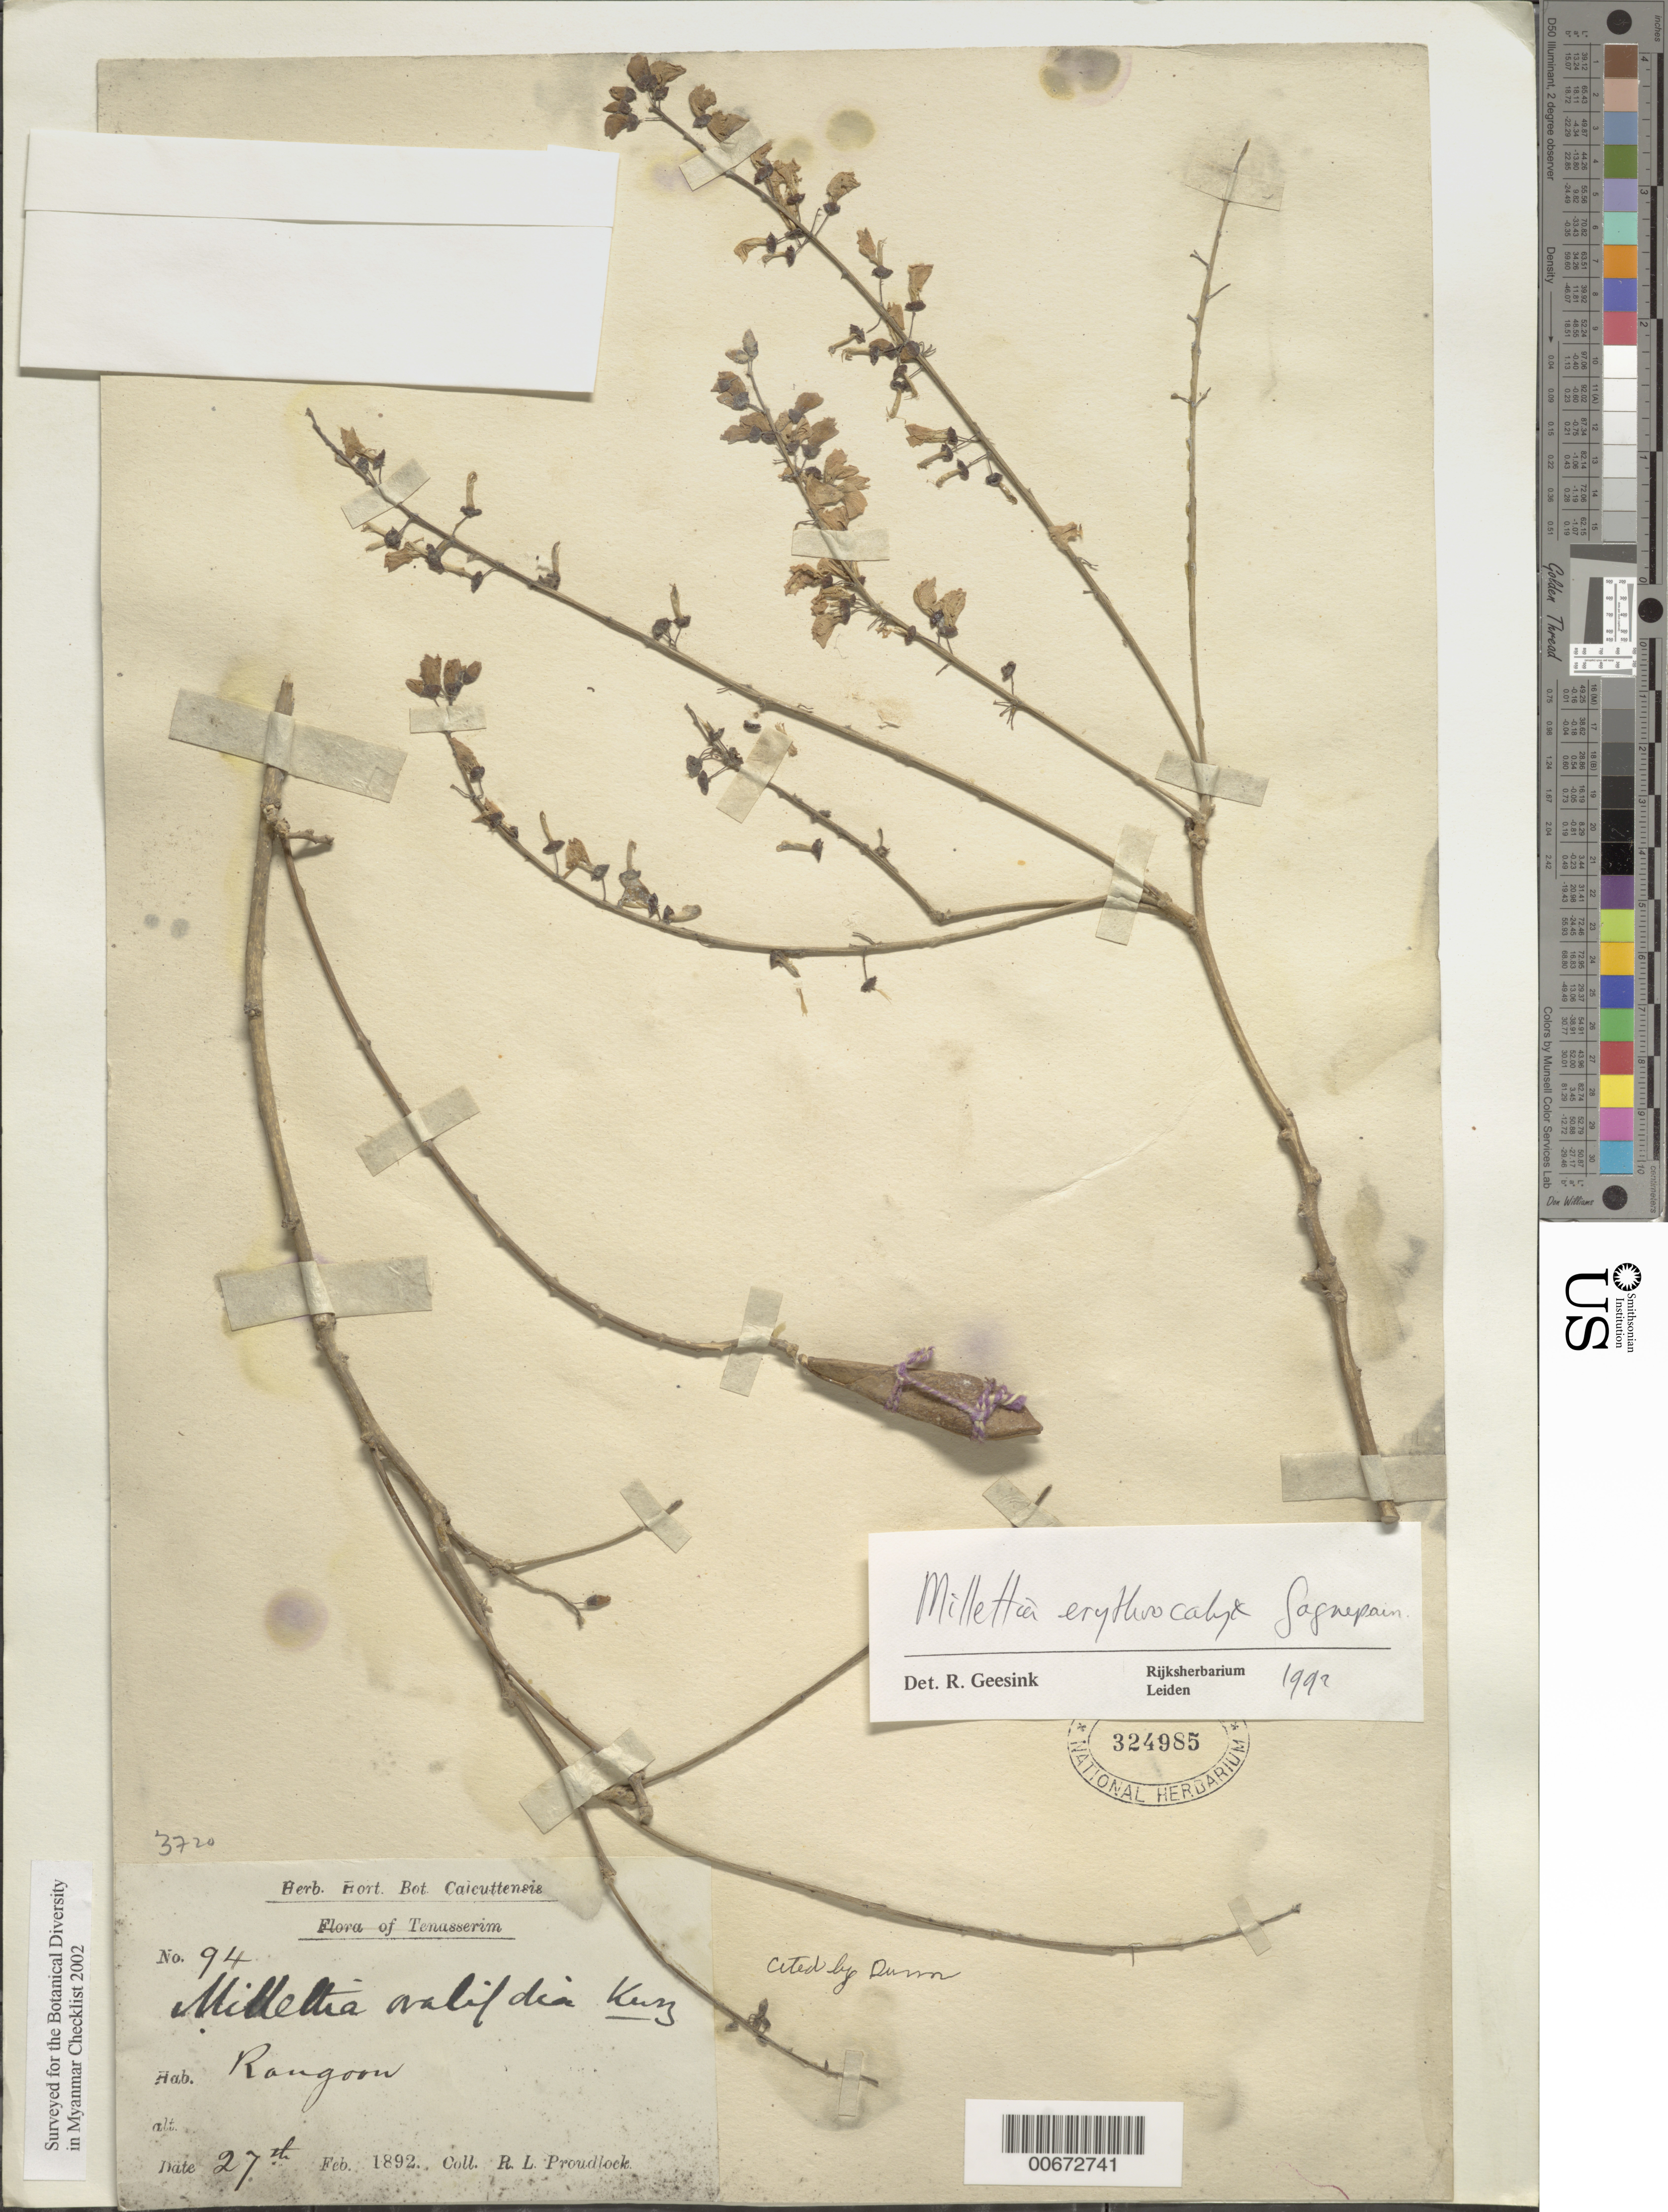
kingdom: Plantae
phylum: Tracheophyta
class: Magnoliopsida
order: Fabales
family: Fabaceae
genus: Millettia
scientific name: Millettia erythrocalyx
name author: Gagnep.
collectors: R. Proudlock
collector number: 94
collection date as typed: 27 Feb 1892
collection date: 1892-02-27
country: Myanmar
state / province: Yangon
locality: Rangoon, Flora of Tenasserim.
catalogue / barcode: US 324985